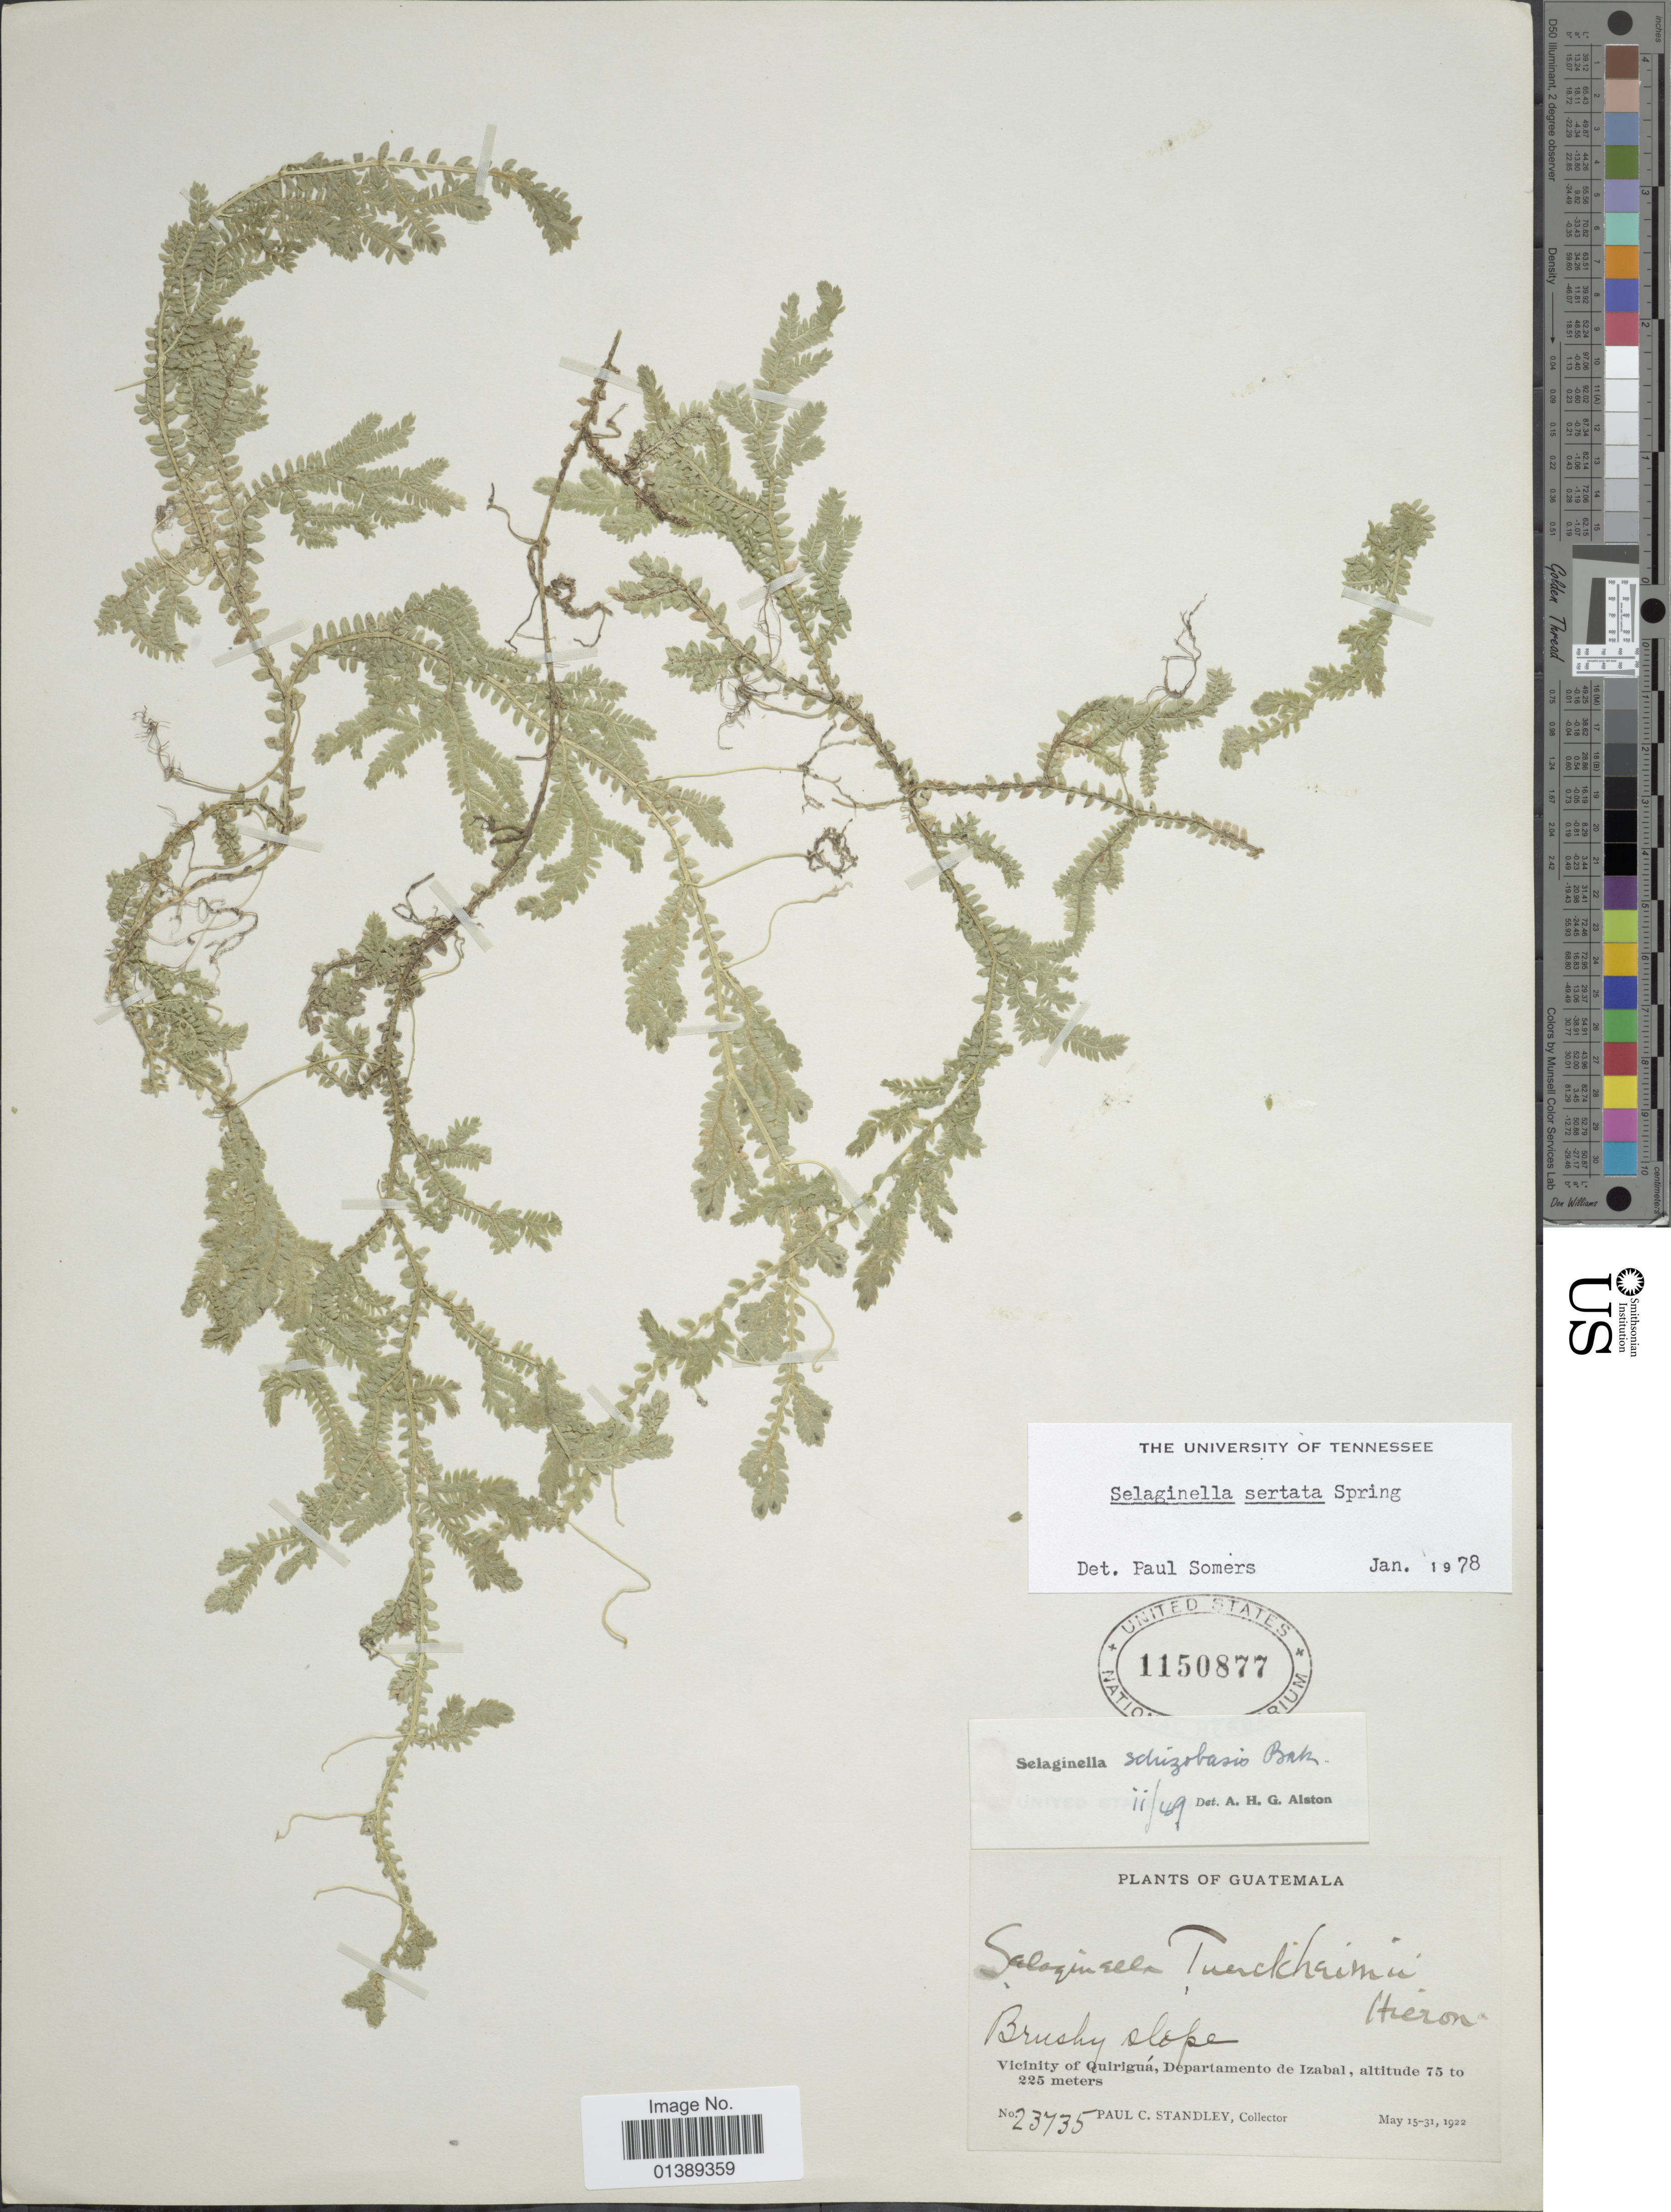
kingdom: Plantae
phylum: Tracheophyta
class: Lycopodiopsida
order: Selaginellales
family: Selaginellaceae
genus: Selaginella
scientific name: Selaginella sertata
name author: Spring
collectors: P. C. Standley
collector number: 23735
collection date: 1922-05-15/1922-05-31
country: Guatemala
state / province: Izabal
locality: Vicinity of Quiriguá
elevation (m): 75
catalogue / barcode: US 1150877